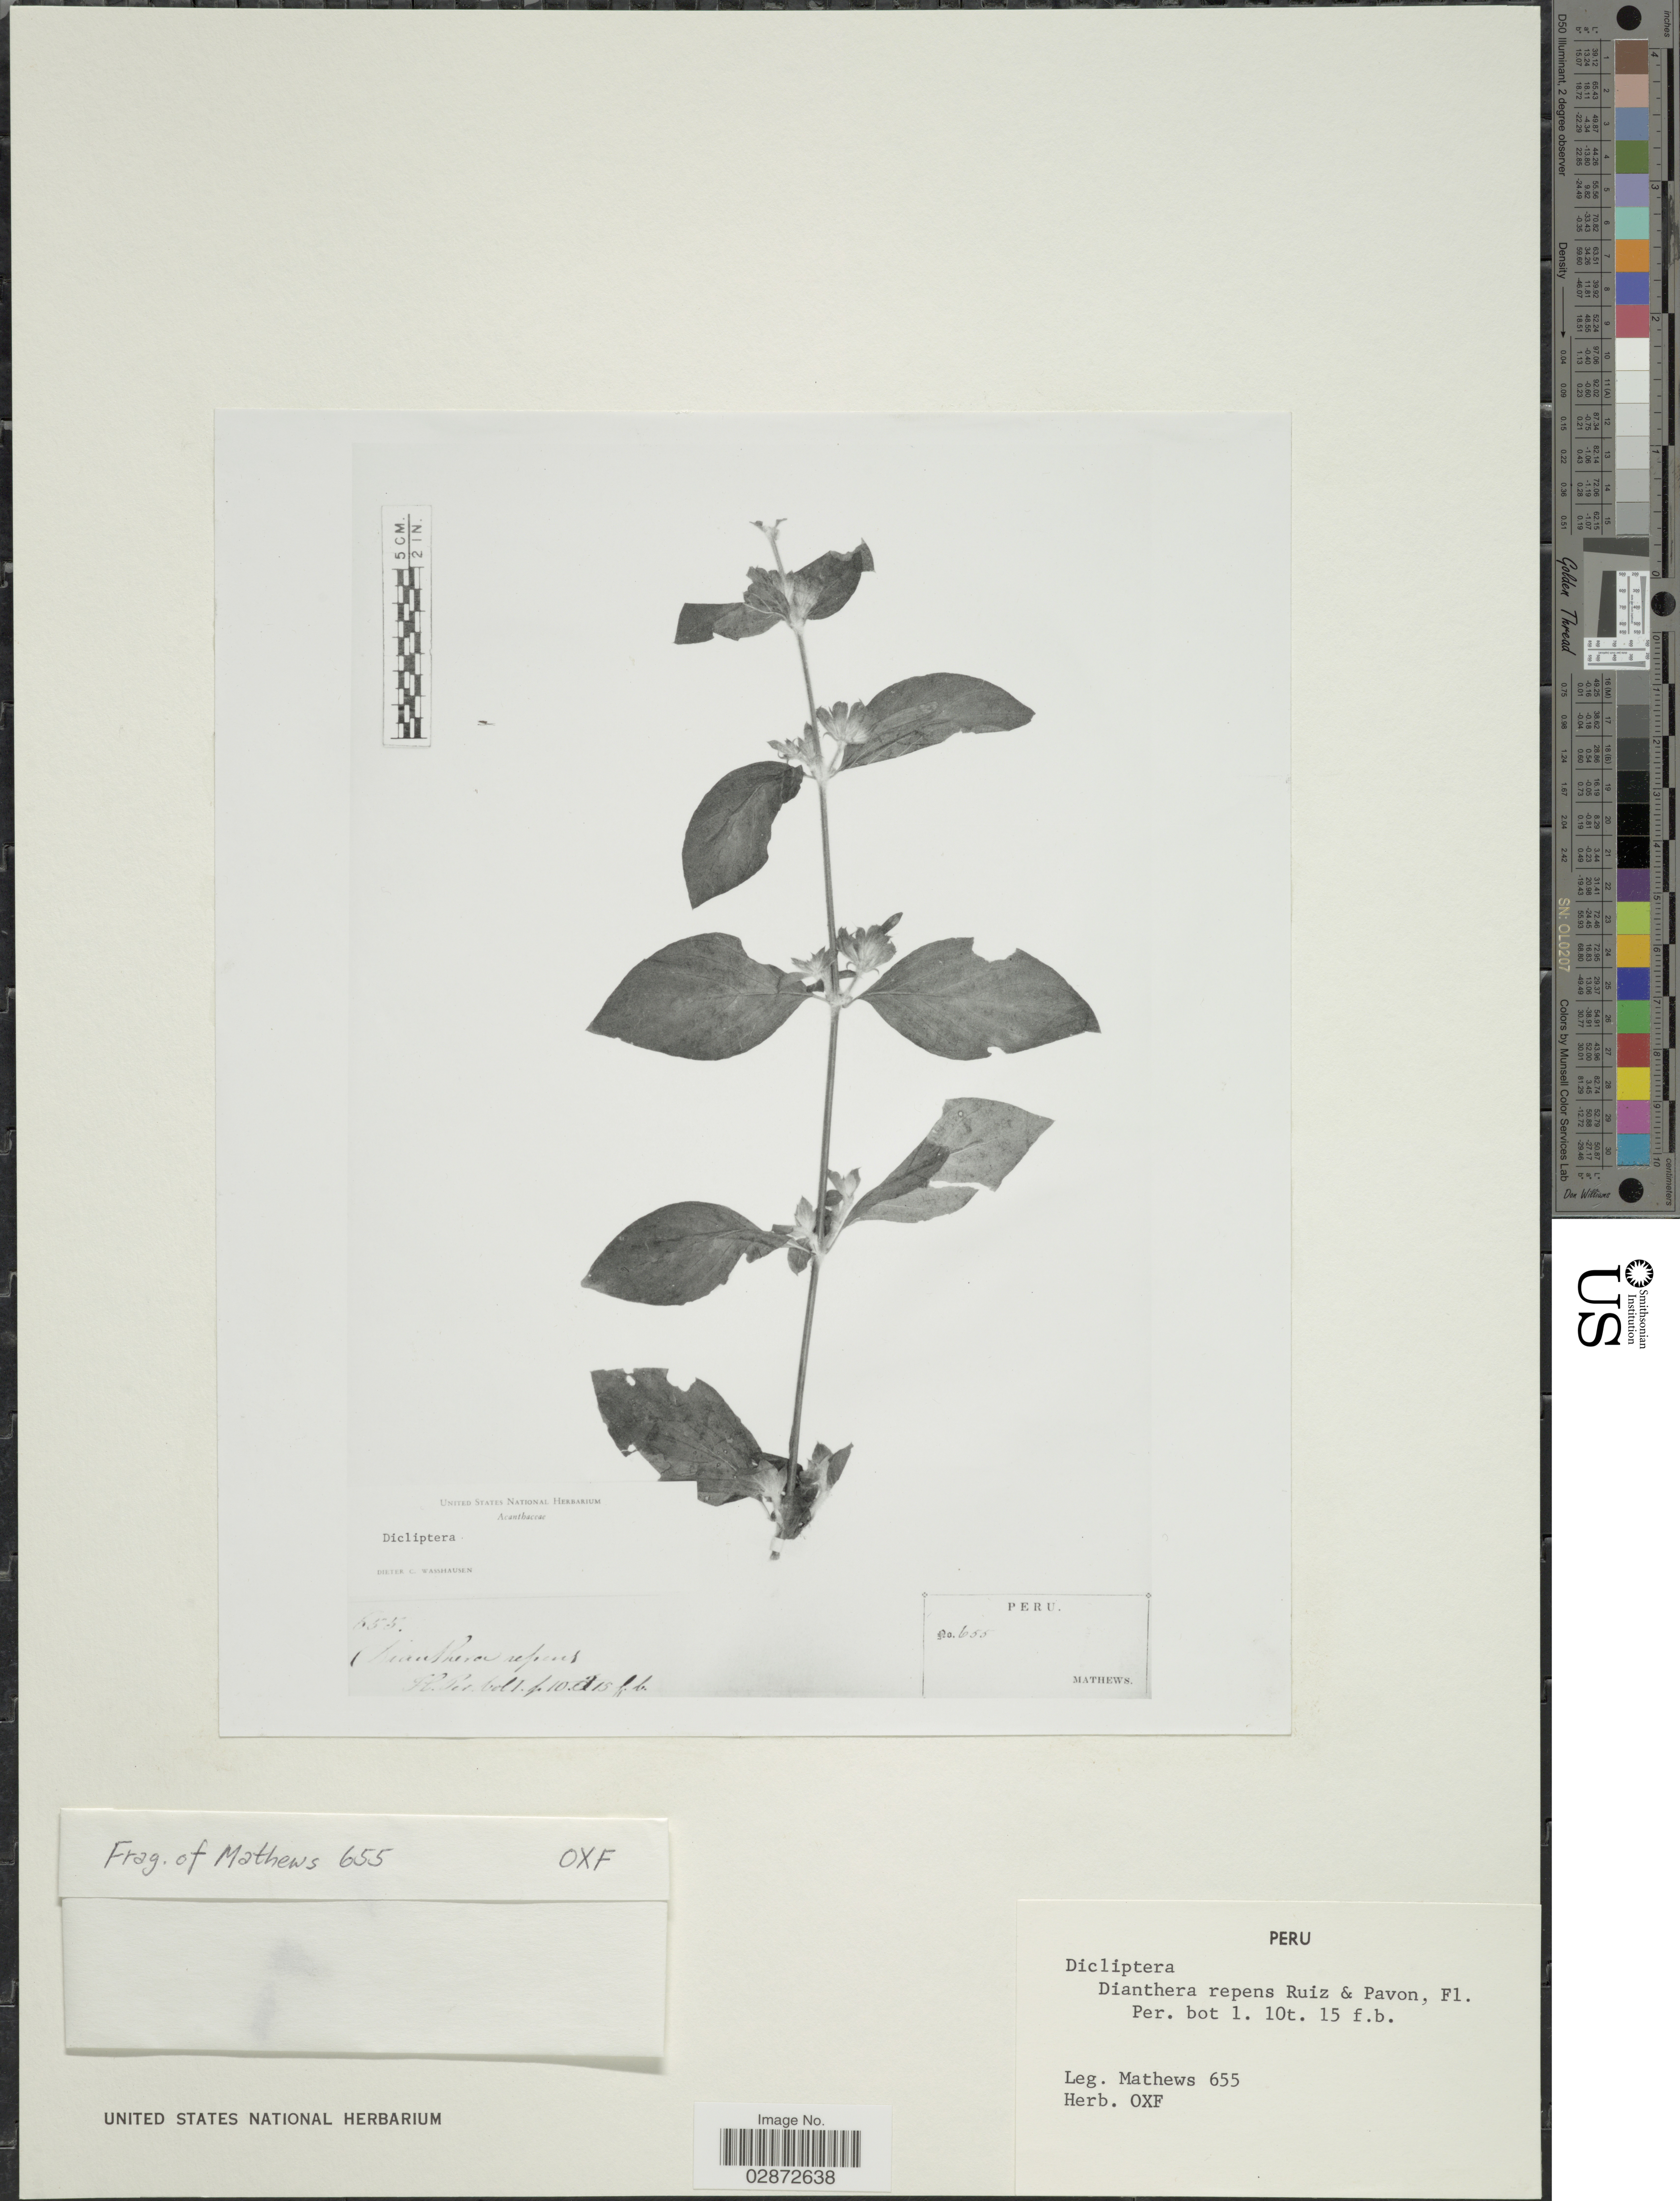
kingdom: Plantae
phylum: Tracheophyta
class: Magnoliopsida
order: Lamiales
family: Acanthaceae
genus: Dicliptera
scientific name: Dicliptera sp.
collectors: -- Mathews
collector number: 655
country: Peru